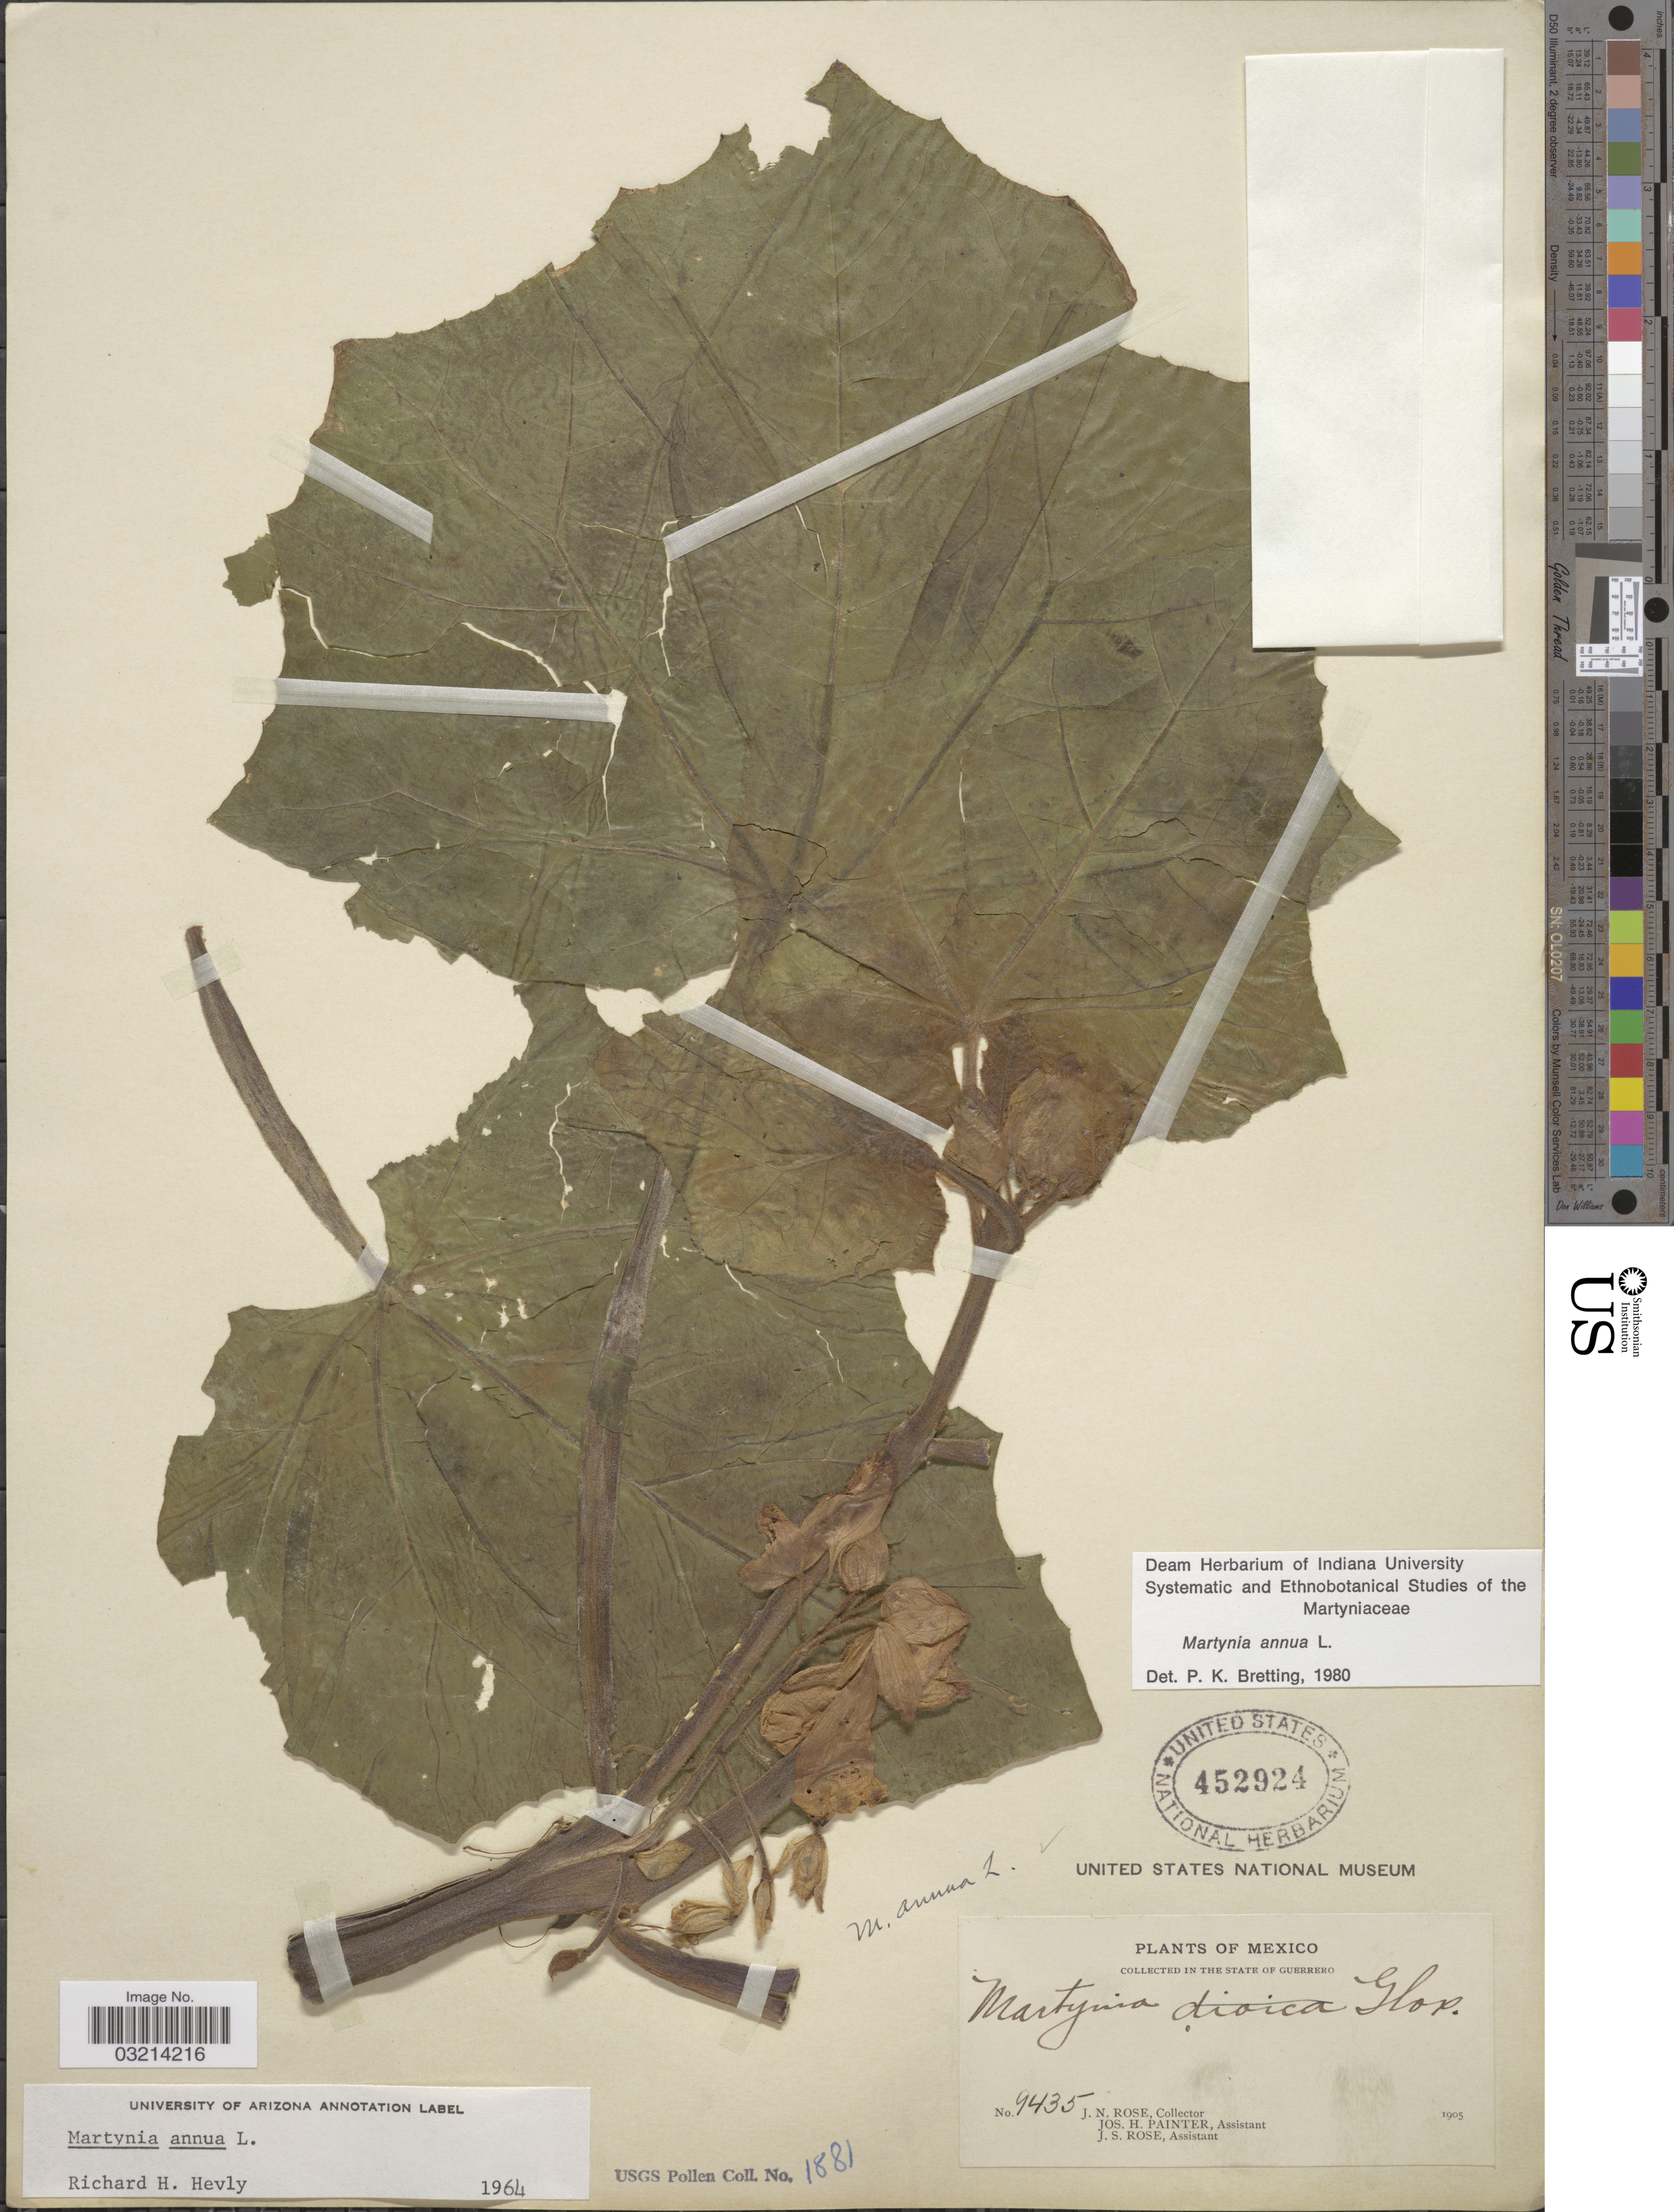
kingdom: Plantae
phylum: Tracheophyta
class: Magnoliopsida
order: Lamiales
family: Martyniaceae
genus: Martynia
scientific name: Martynia annua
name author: L.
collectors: J. N. Rose, J. H. Painter & J. S. Rose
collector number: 9435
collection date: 1905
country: Mexico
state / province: Guerrero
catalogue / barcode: US 452924